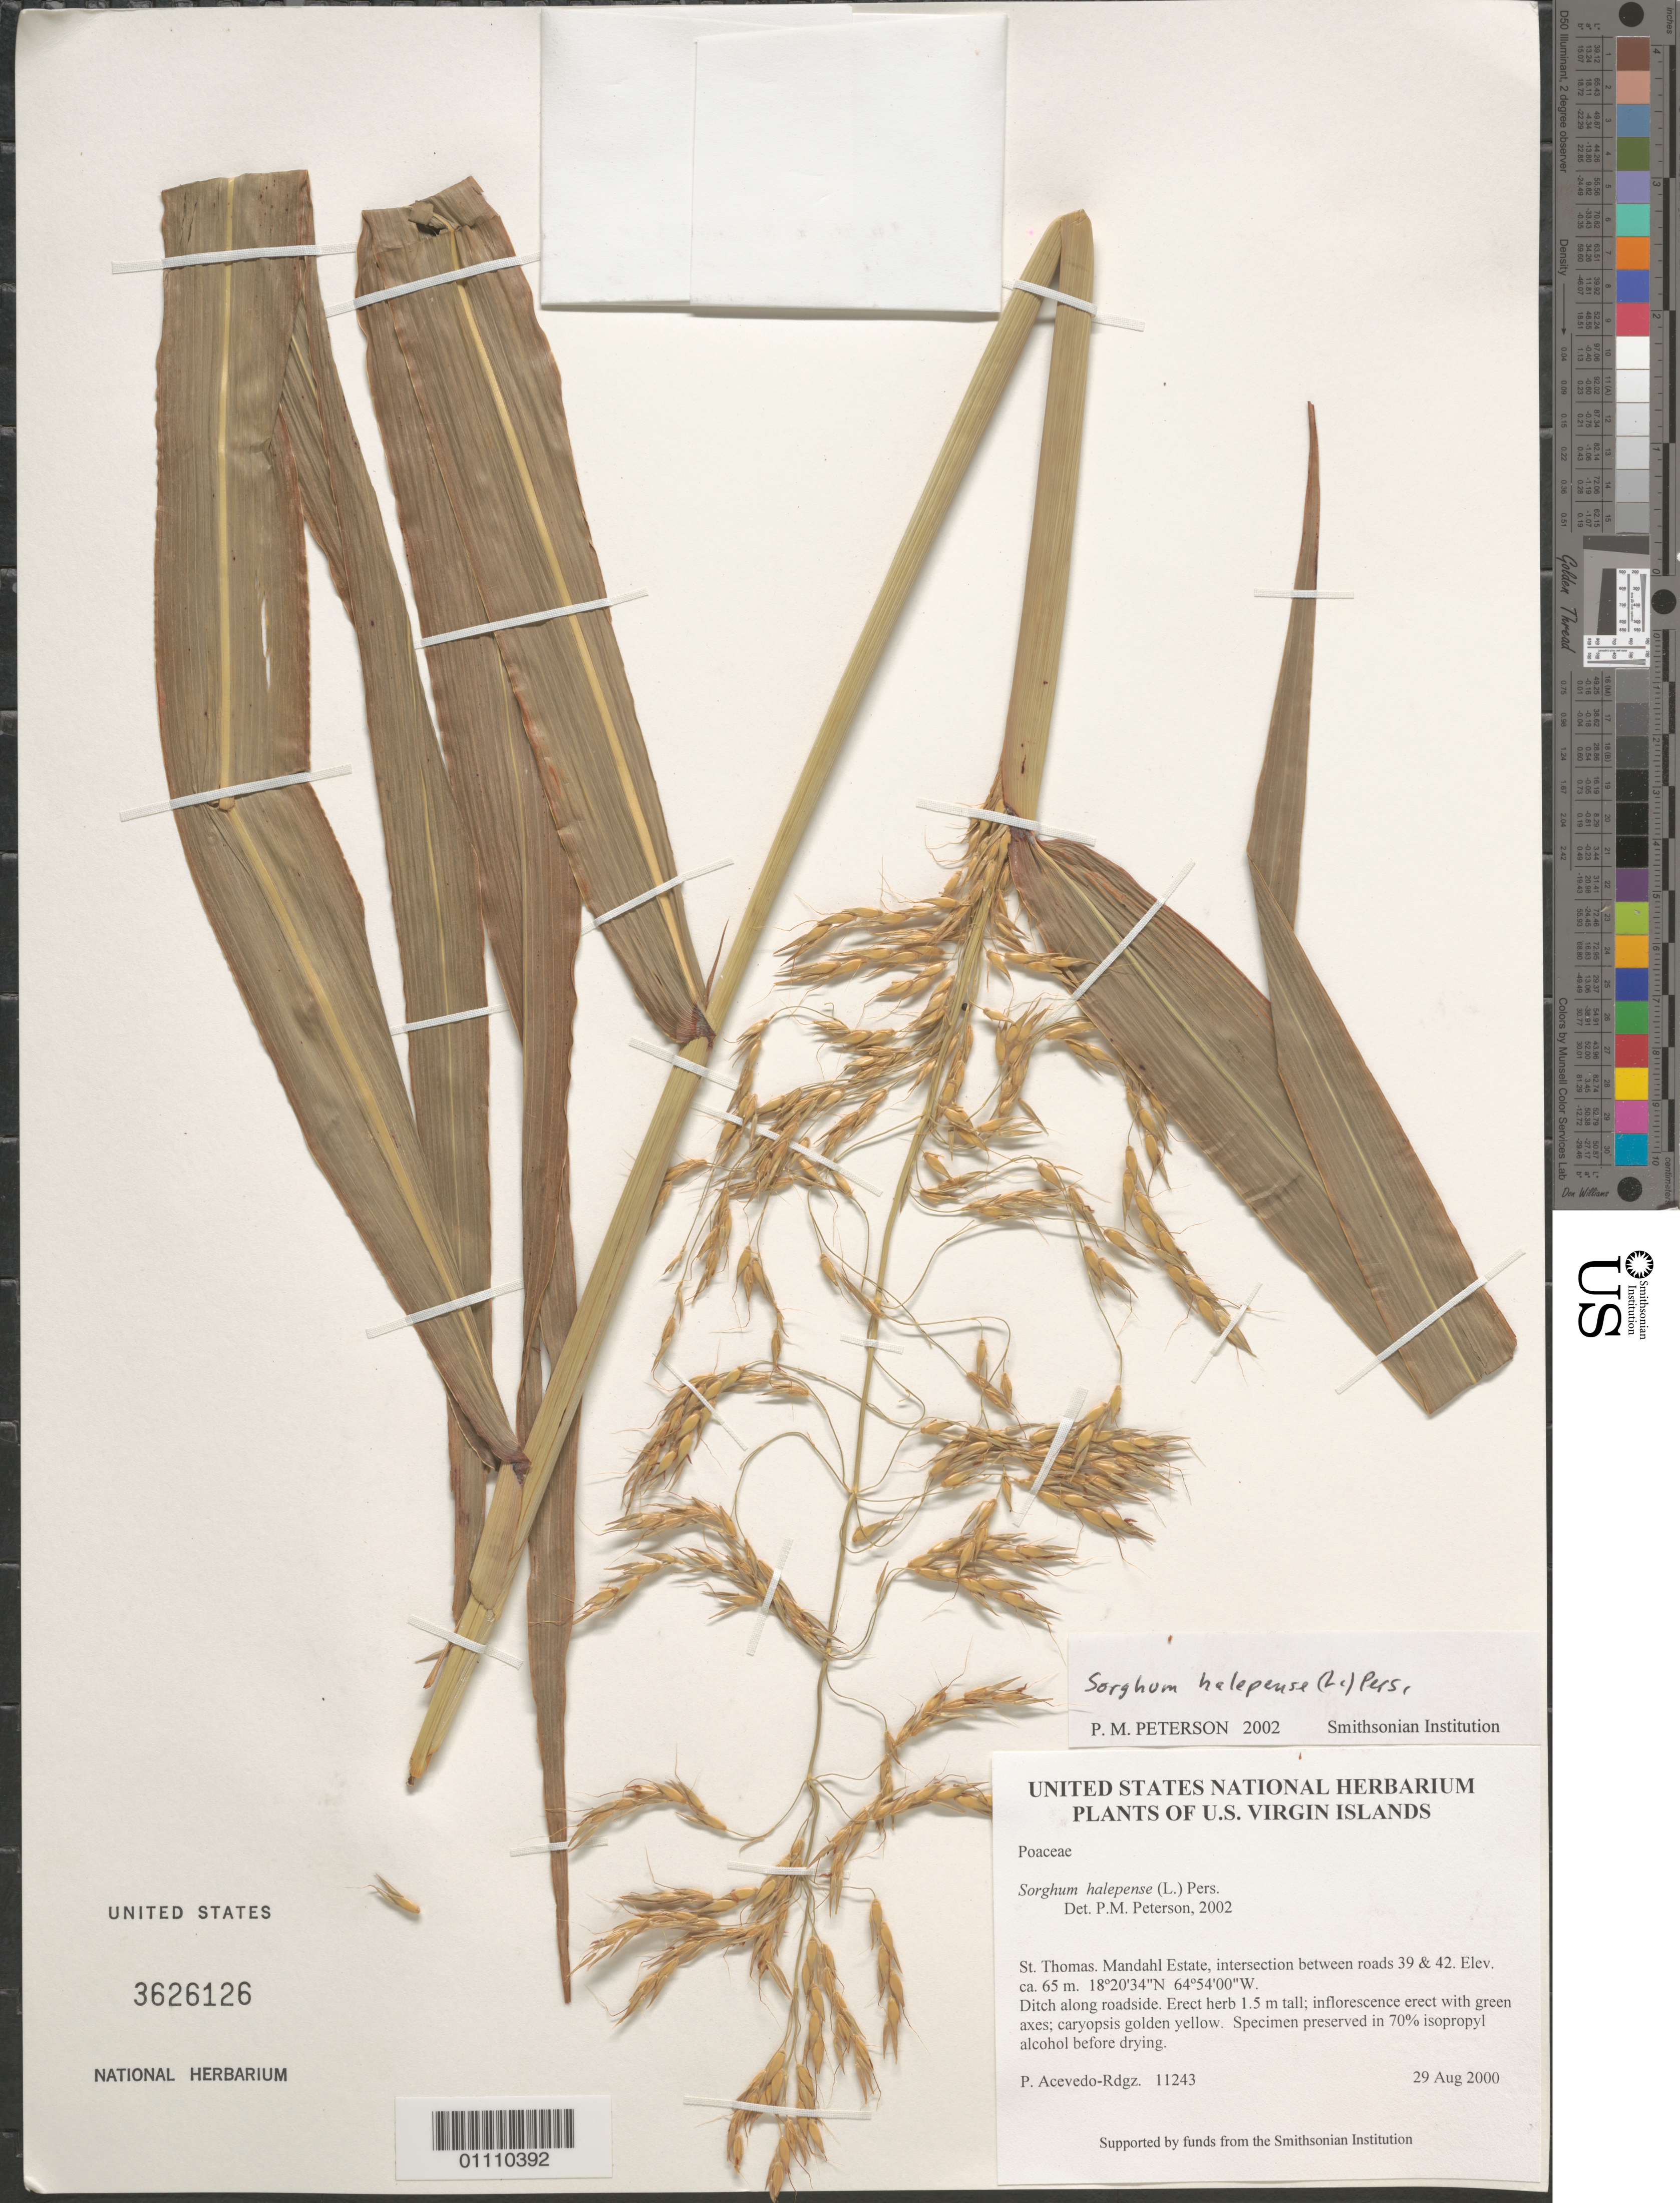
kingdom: Plantae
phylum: Tracheophyta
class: Liliopsida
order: Poales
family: Poaceae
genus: Sorghum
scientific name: Sorghum halepense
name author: (L.) Pers.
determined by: Peterson, Paul M., (BOT), Smithsonian Institution - National Museum of Natural History (UNITED STATES)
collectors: P. Acevedo-Rodr.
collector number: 11243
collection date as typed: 29 Aug 2000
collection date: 2000-08-29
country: U.S. Virgin Islands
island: St. Thomas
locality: Mandahl Estate, intersection between roads 39 & 42.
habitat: Ditch along roadside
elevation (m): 65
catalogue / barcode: US 3626126